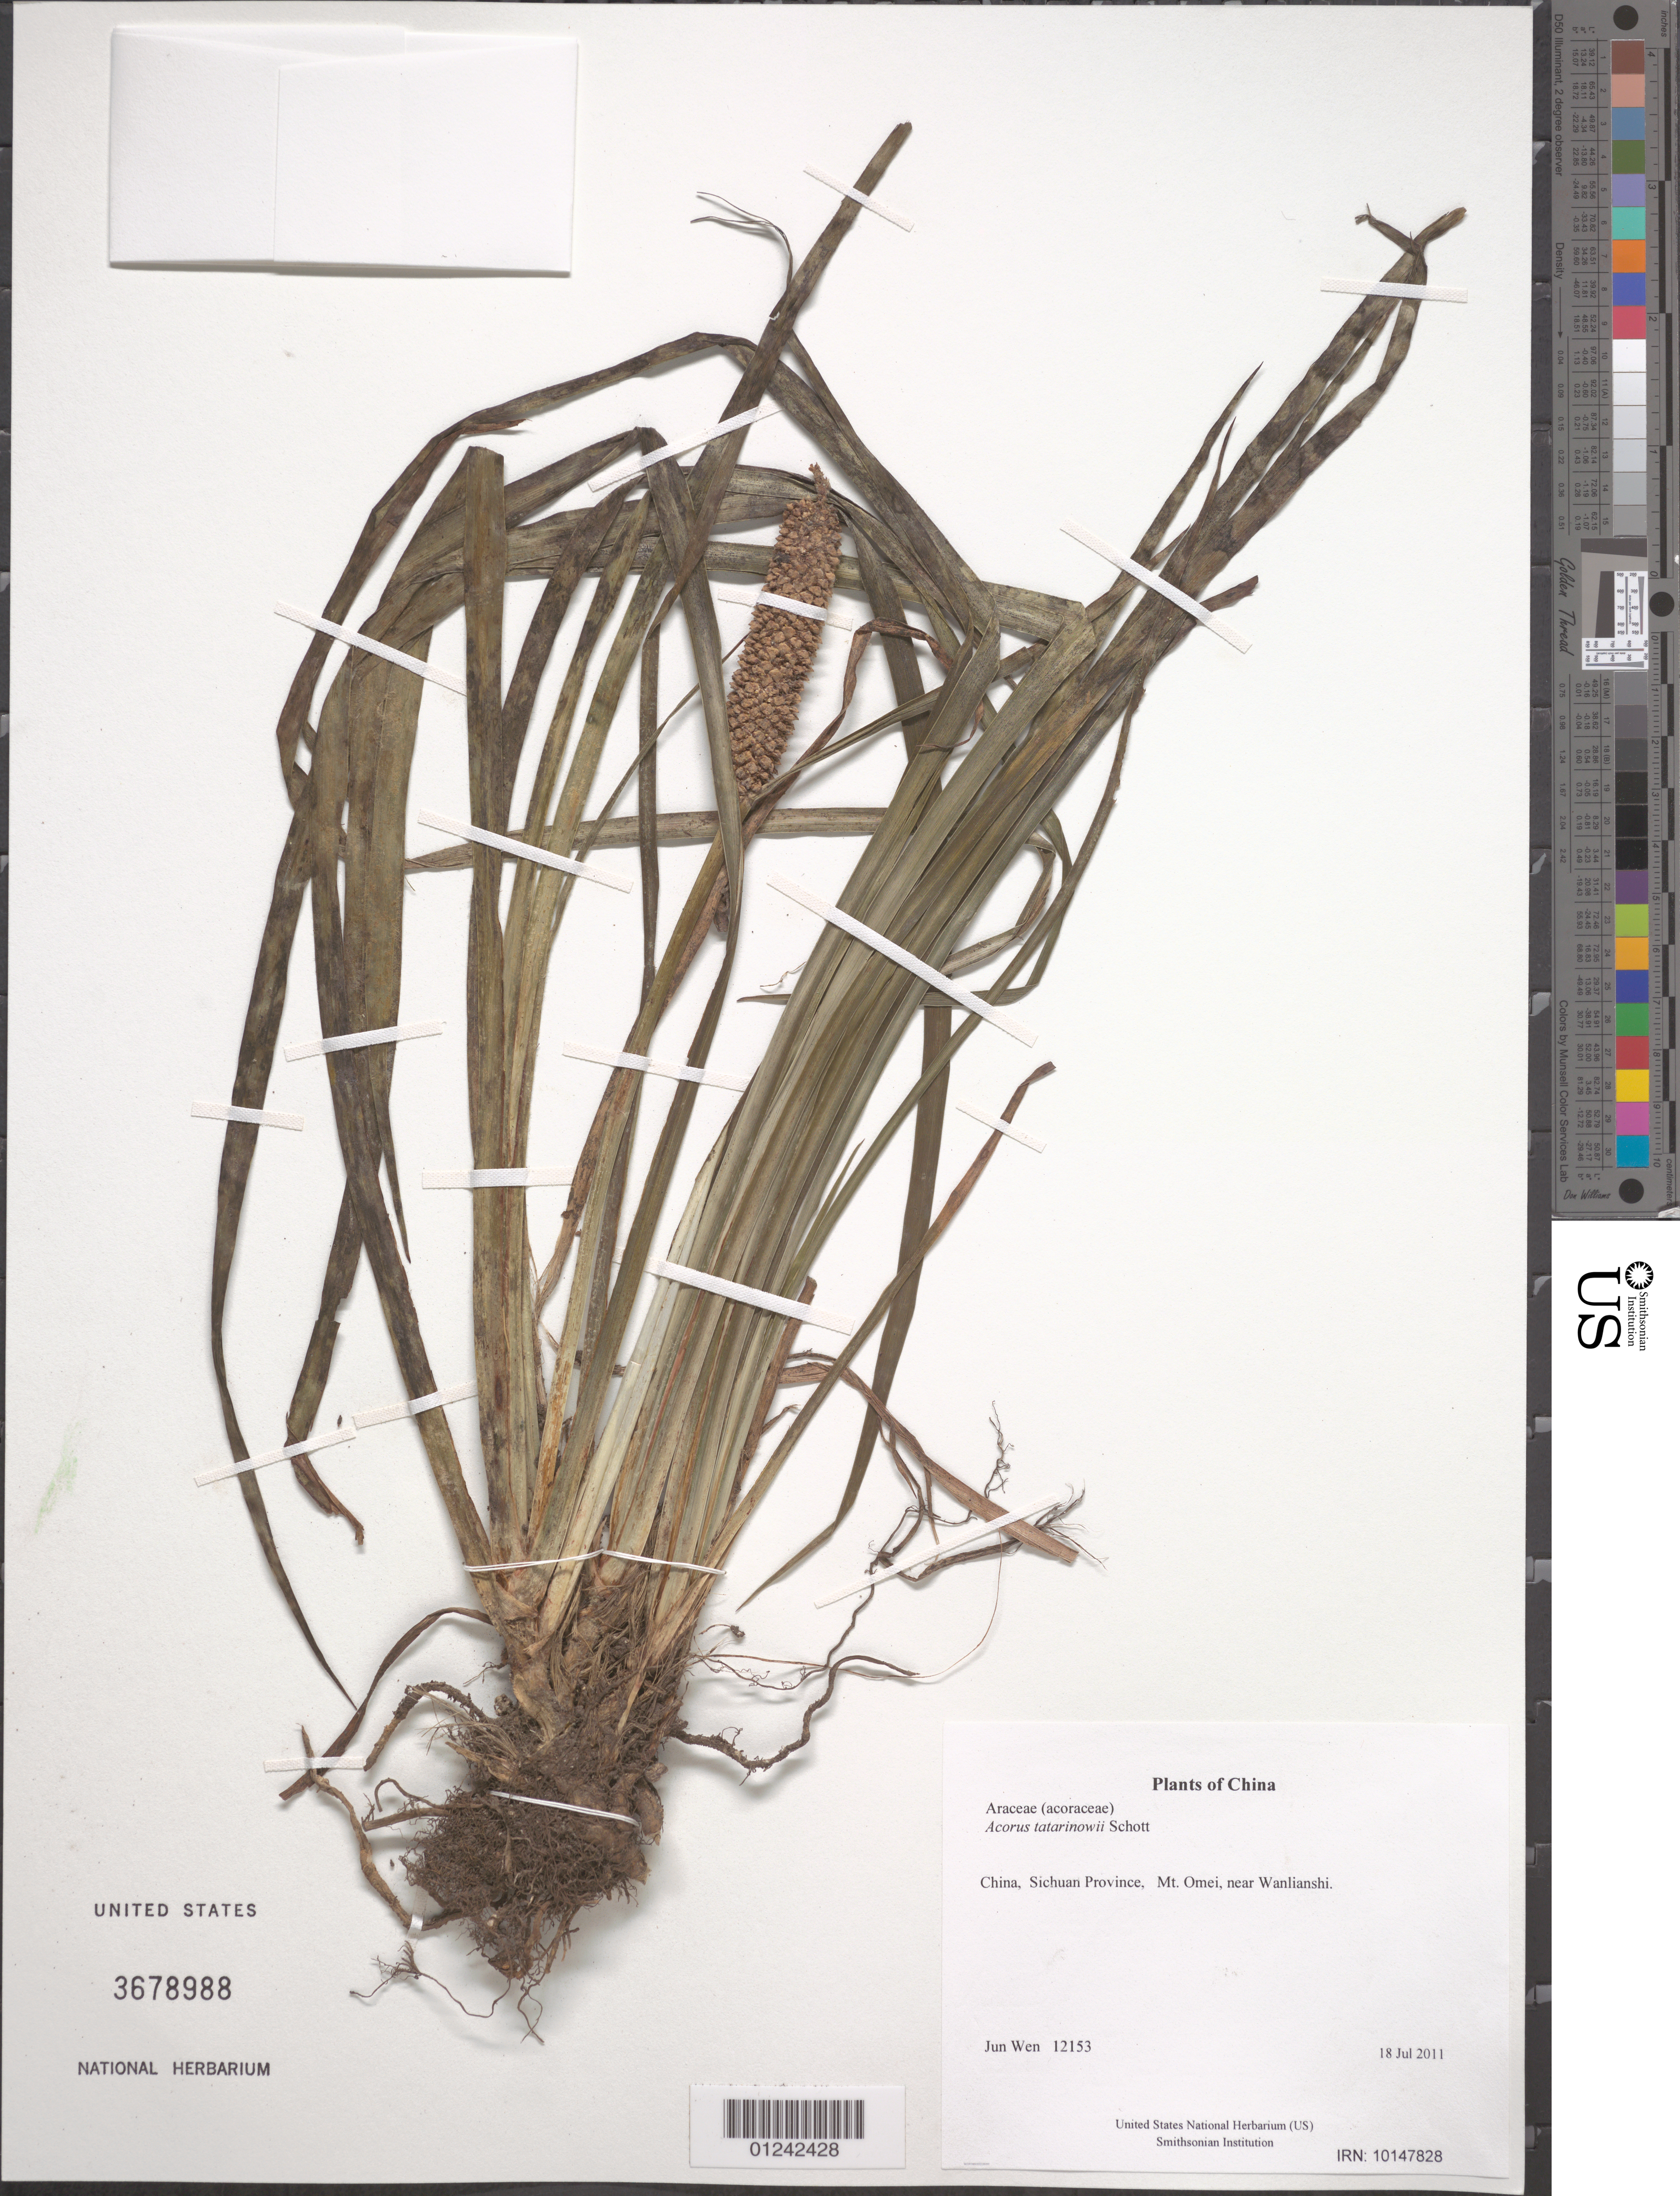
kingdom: Plantae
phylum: Tracheophyta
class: Liliopsida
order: Acorales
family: Acoraceae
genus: Acorus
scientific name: Acorus tatarinowii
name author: Schott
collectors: J. Wen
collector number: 12153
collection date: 2011-07-18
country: China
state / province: Sichuan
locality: Mt. Omei, near Wanlianshi.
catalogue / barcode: US 3678988